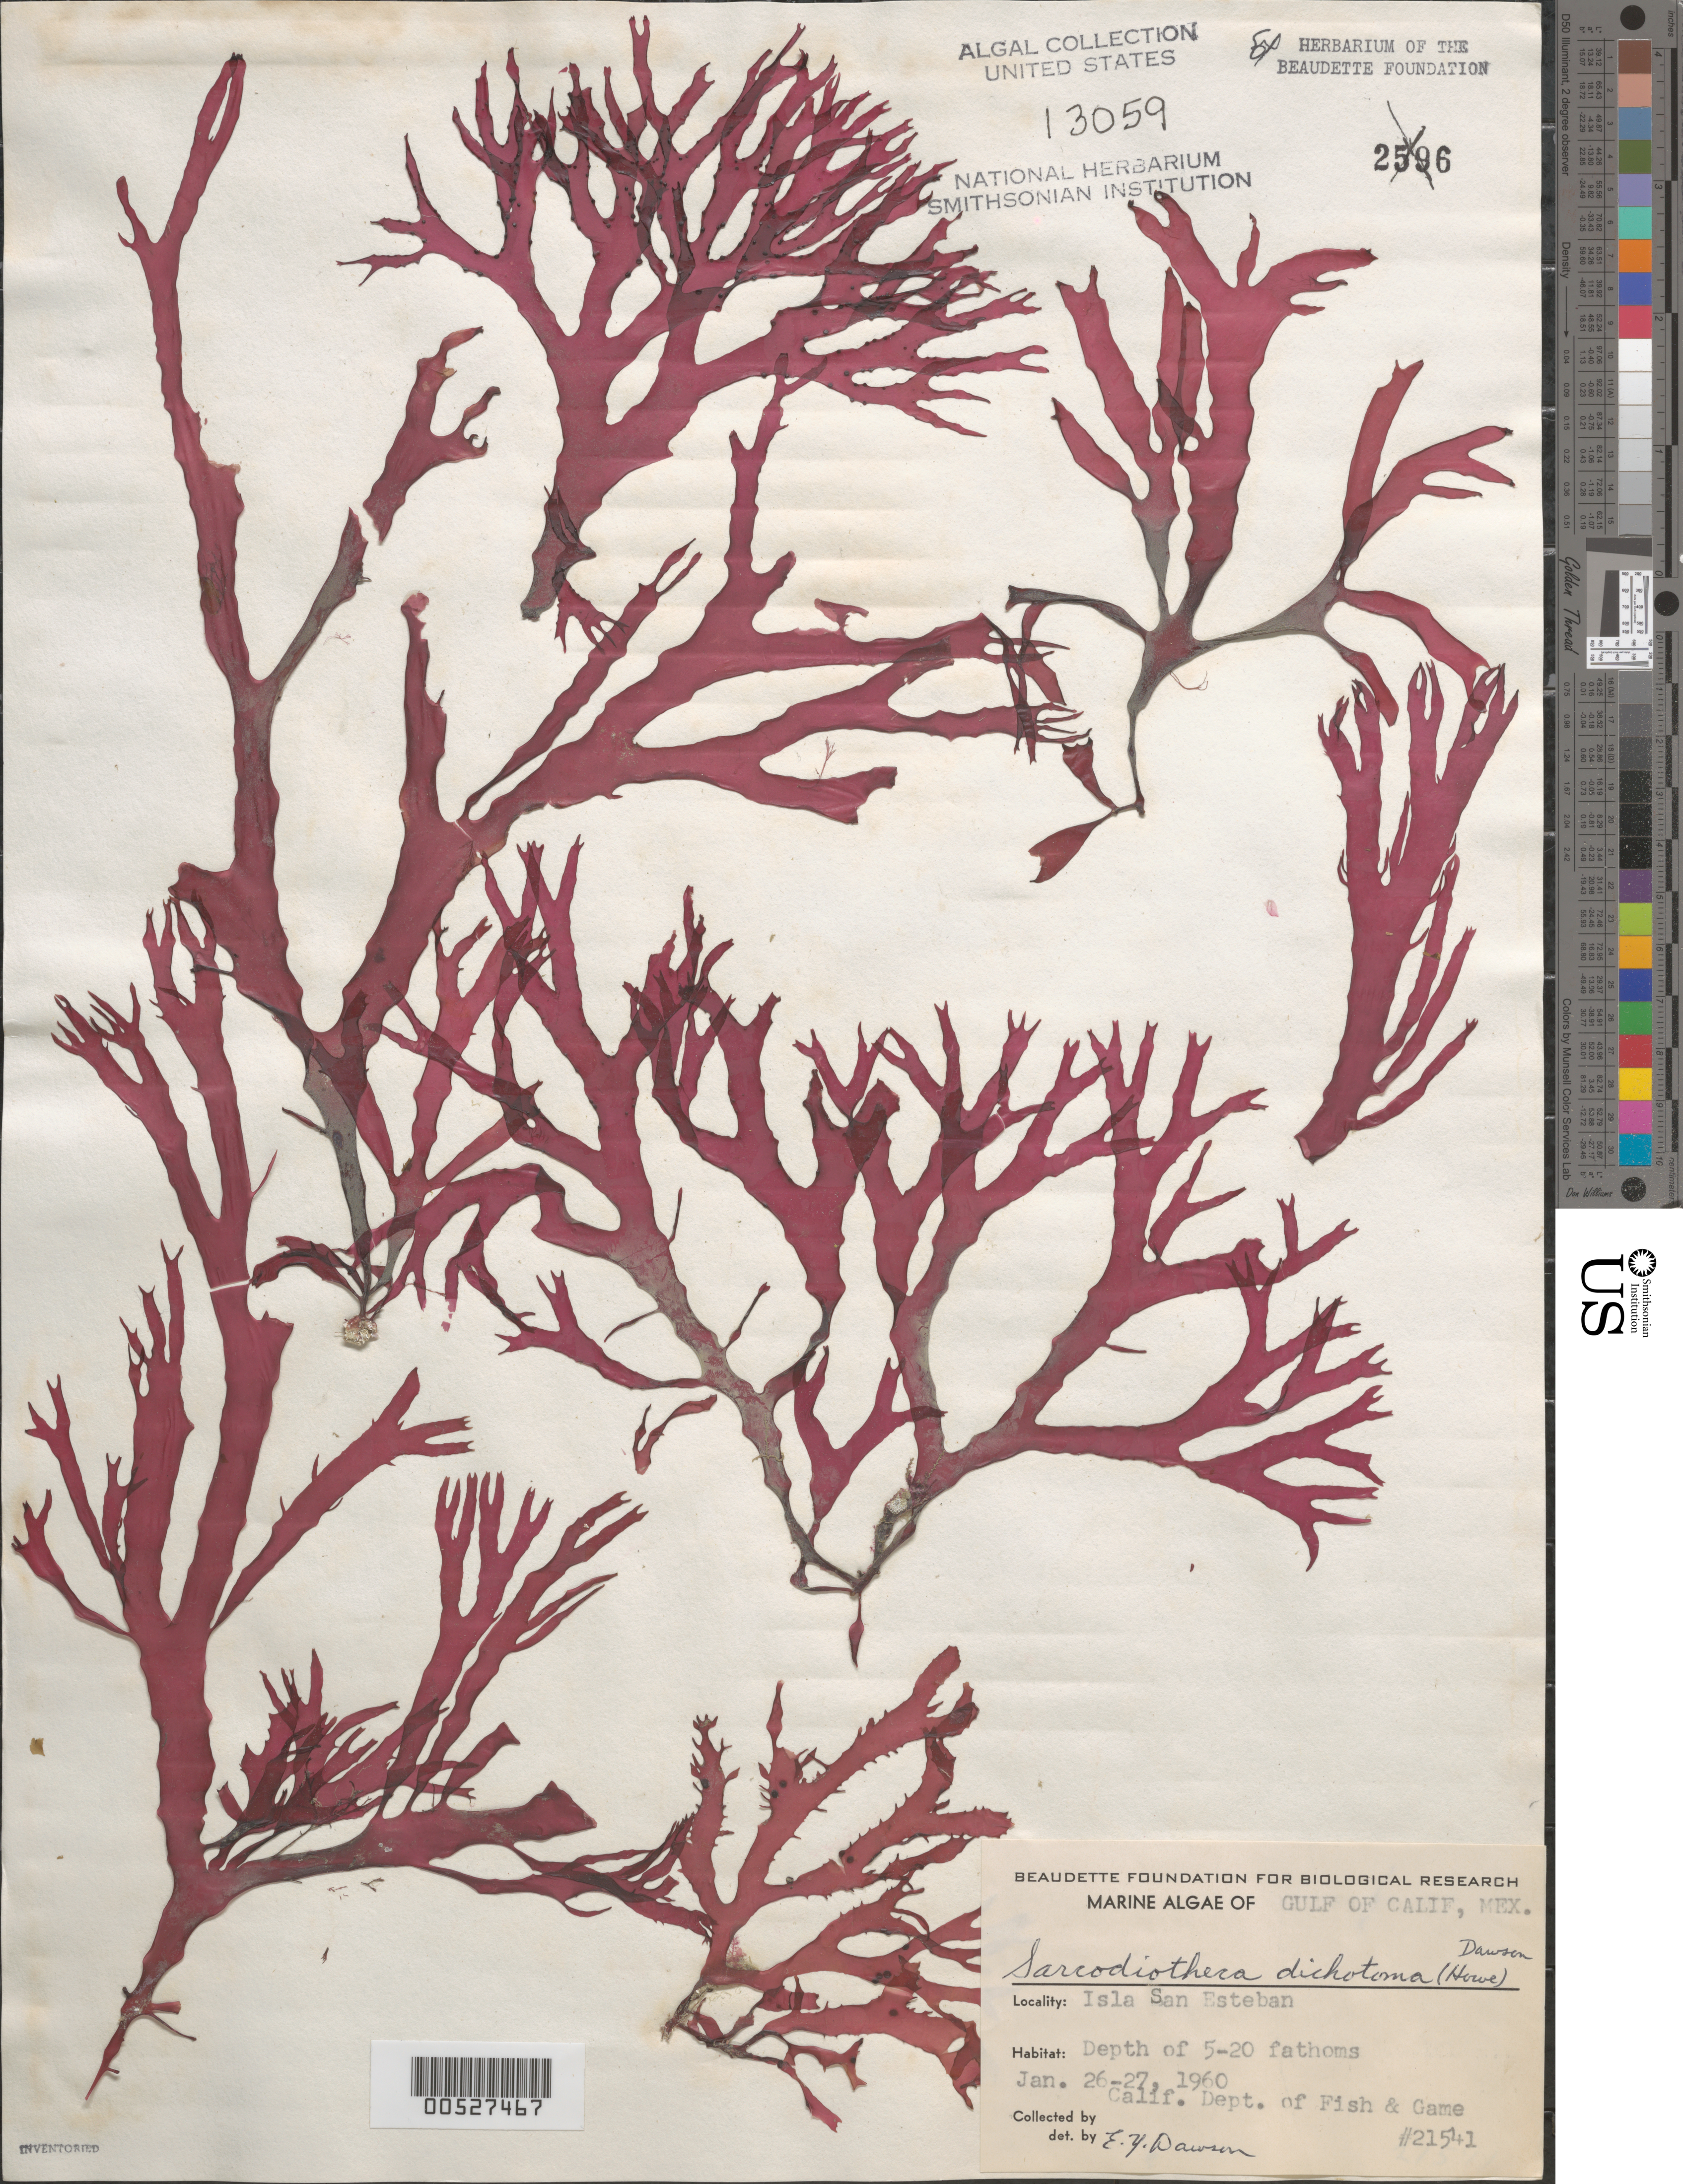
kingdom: Plantae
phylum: Rhodophyta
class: Florideophyceae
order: Gigartinales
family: Solieriaceae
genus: Sarcodiotheca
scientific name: Sarcodiotheca dichotoma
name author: (M. Howe) E.Y. Dawson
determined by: Dawson, E. Y.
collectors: California Dept of Fish & Game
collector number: EYD 21541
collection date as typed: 26 Jan 1960 TO 27 Jan 1960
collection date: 1960-01-26/1960-01-27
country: Mexico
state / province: Baja California Norte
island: Isla San Esteban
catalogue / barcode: US 13059